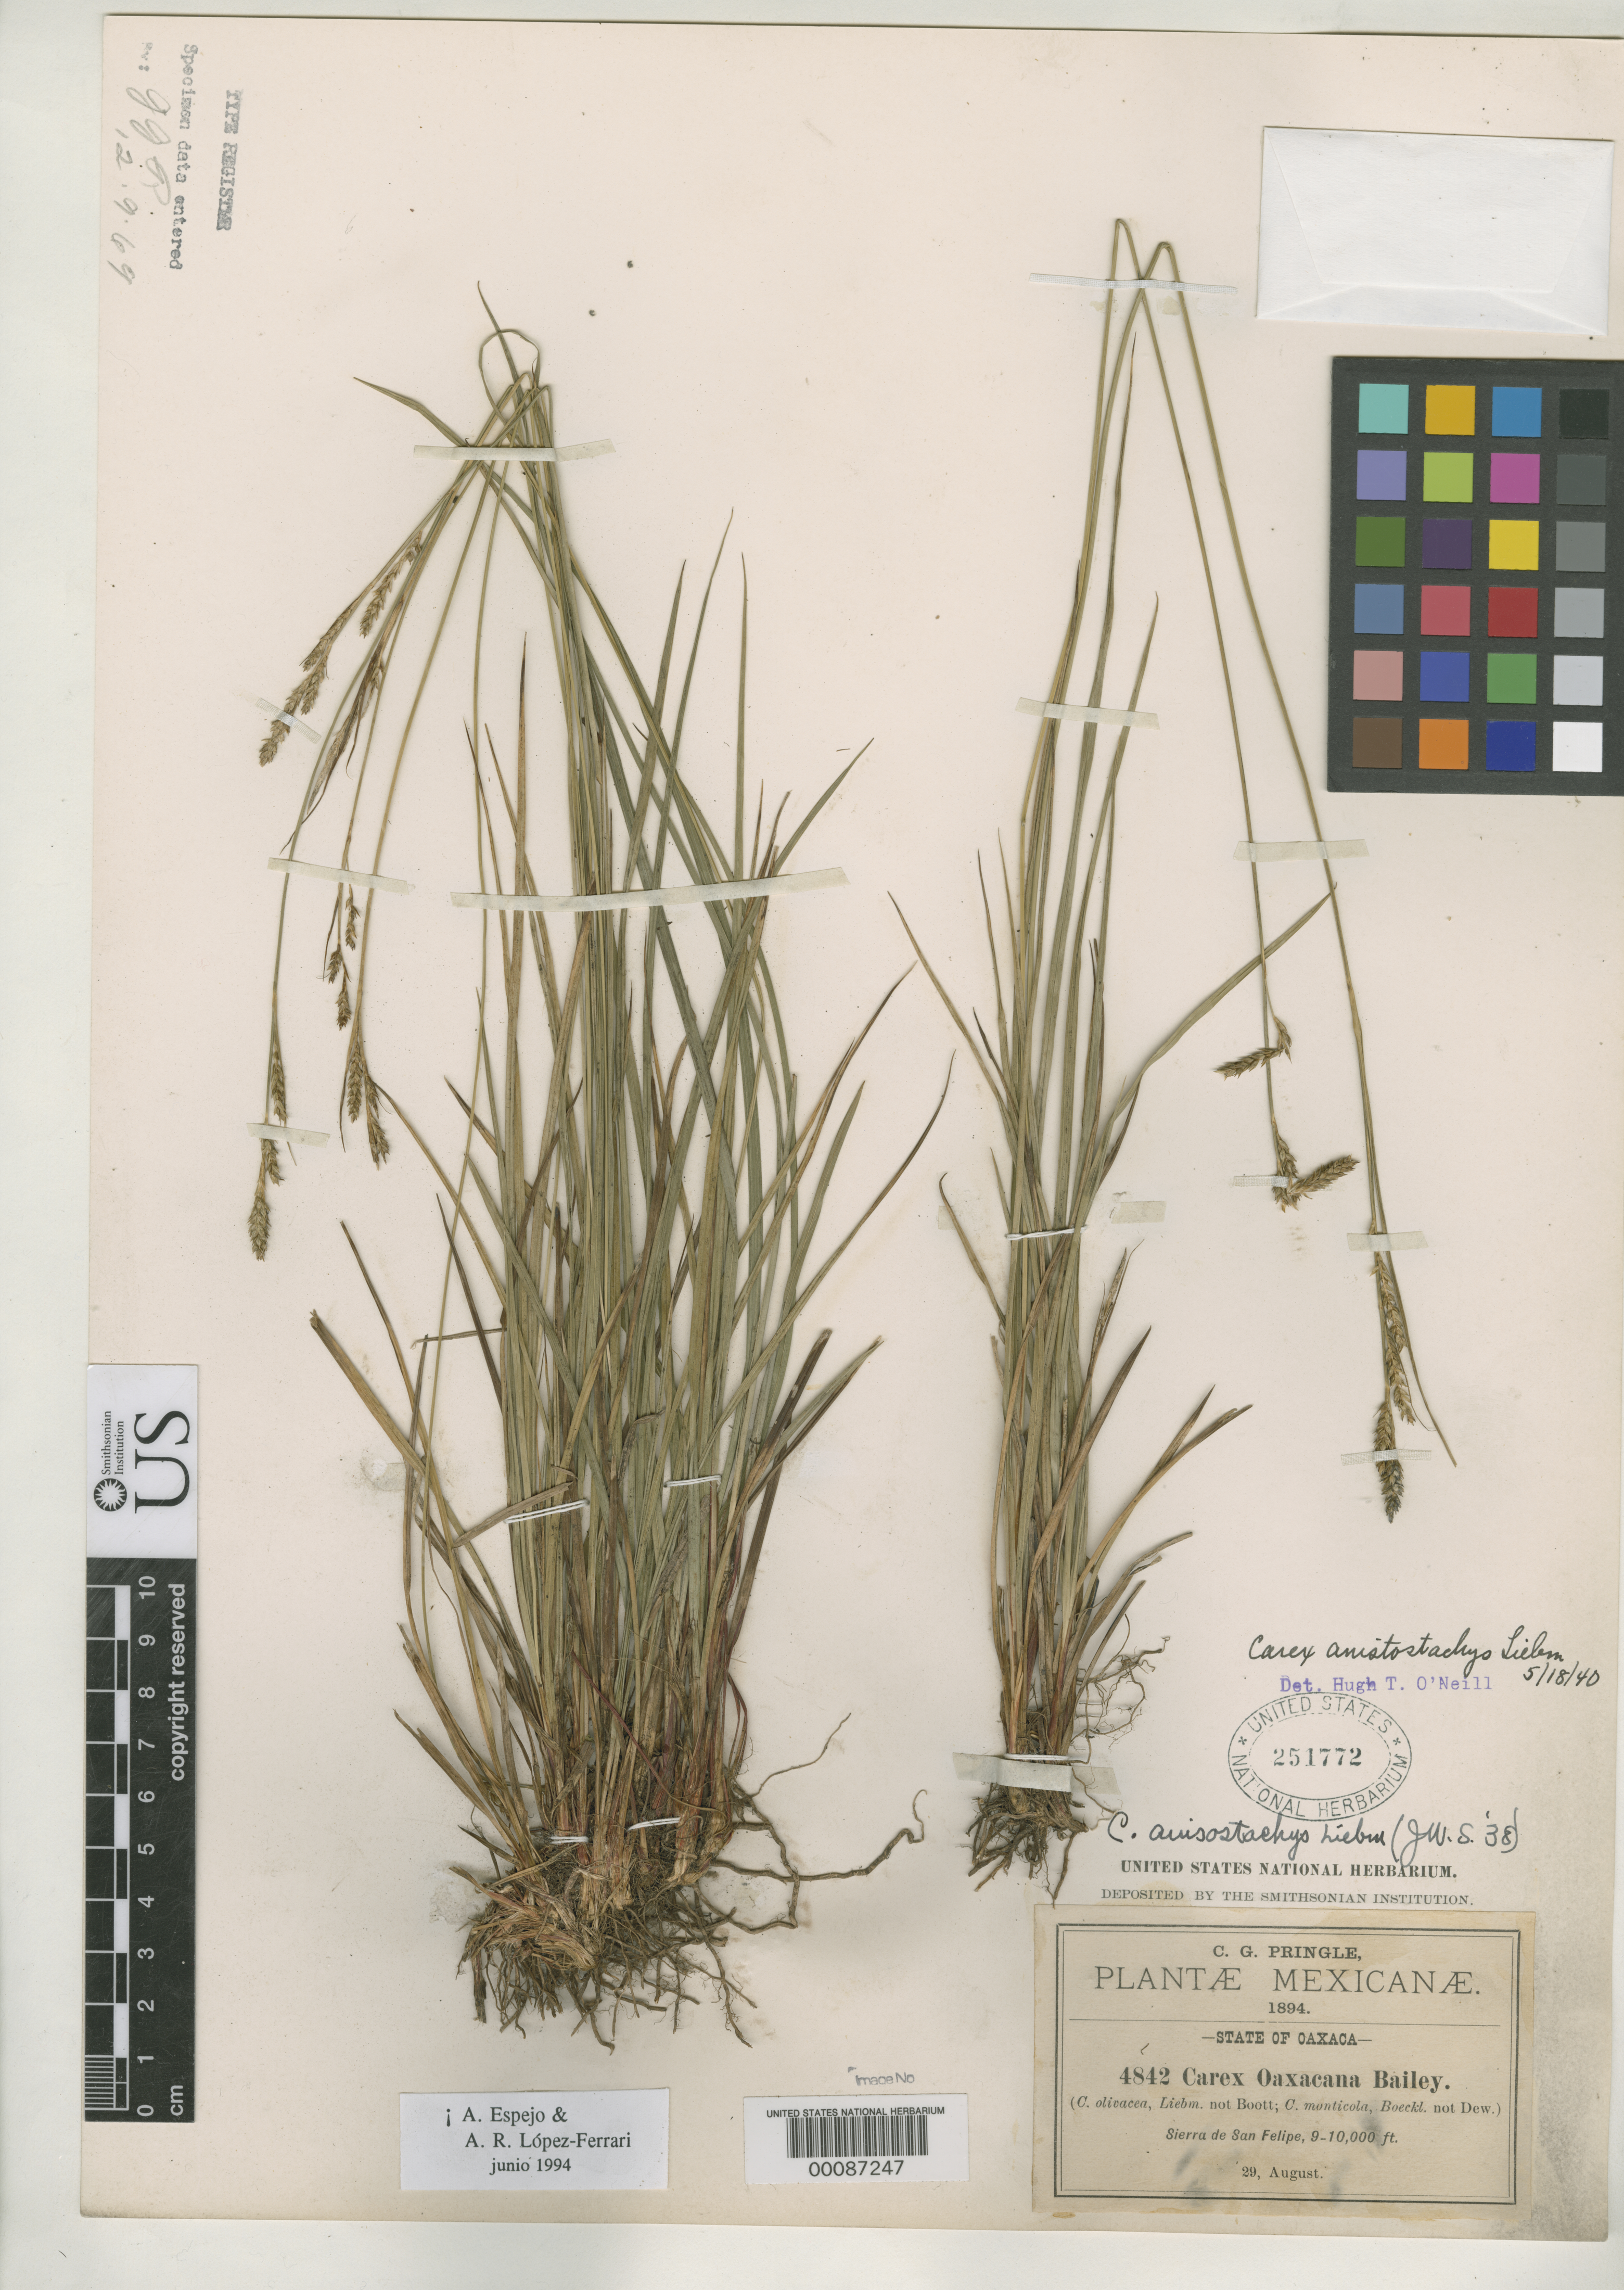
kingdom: Plantae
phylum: Tracheophyta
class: Liliopsida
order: Poales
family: Cyperaceae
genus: Carex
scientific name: Carex oaxacana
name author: L.H. Bailey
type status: Type Collection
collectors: C. G. Pringle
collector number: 4842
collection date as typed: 29 Aug 1894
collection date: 1894-08-29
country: Mexico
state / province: Oaxaca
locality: Sierra de San Felipe.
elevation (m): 2743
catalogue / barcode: US 251772